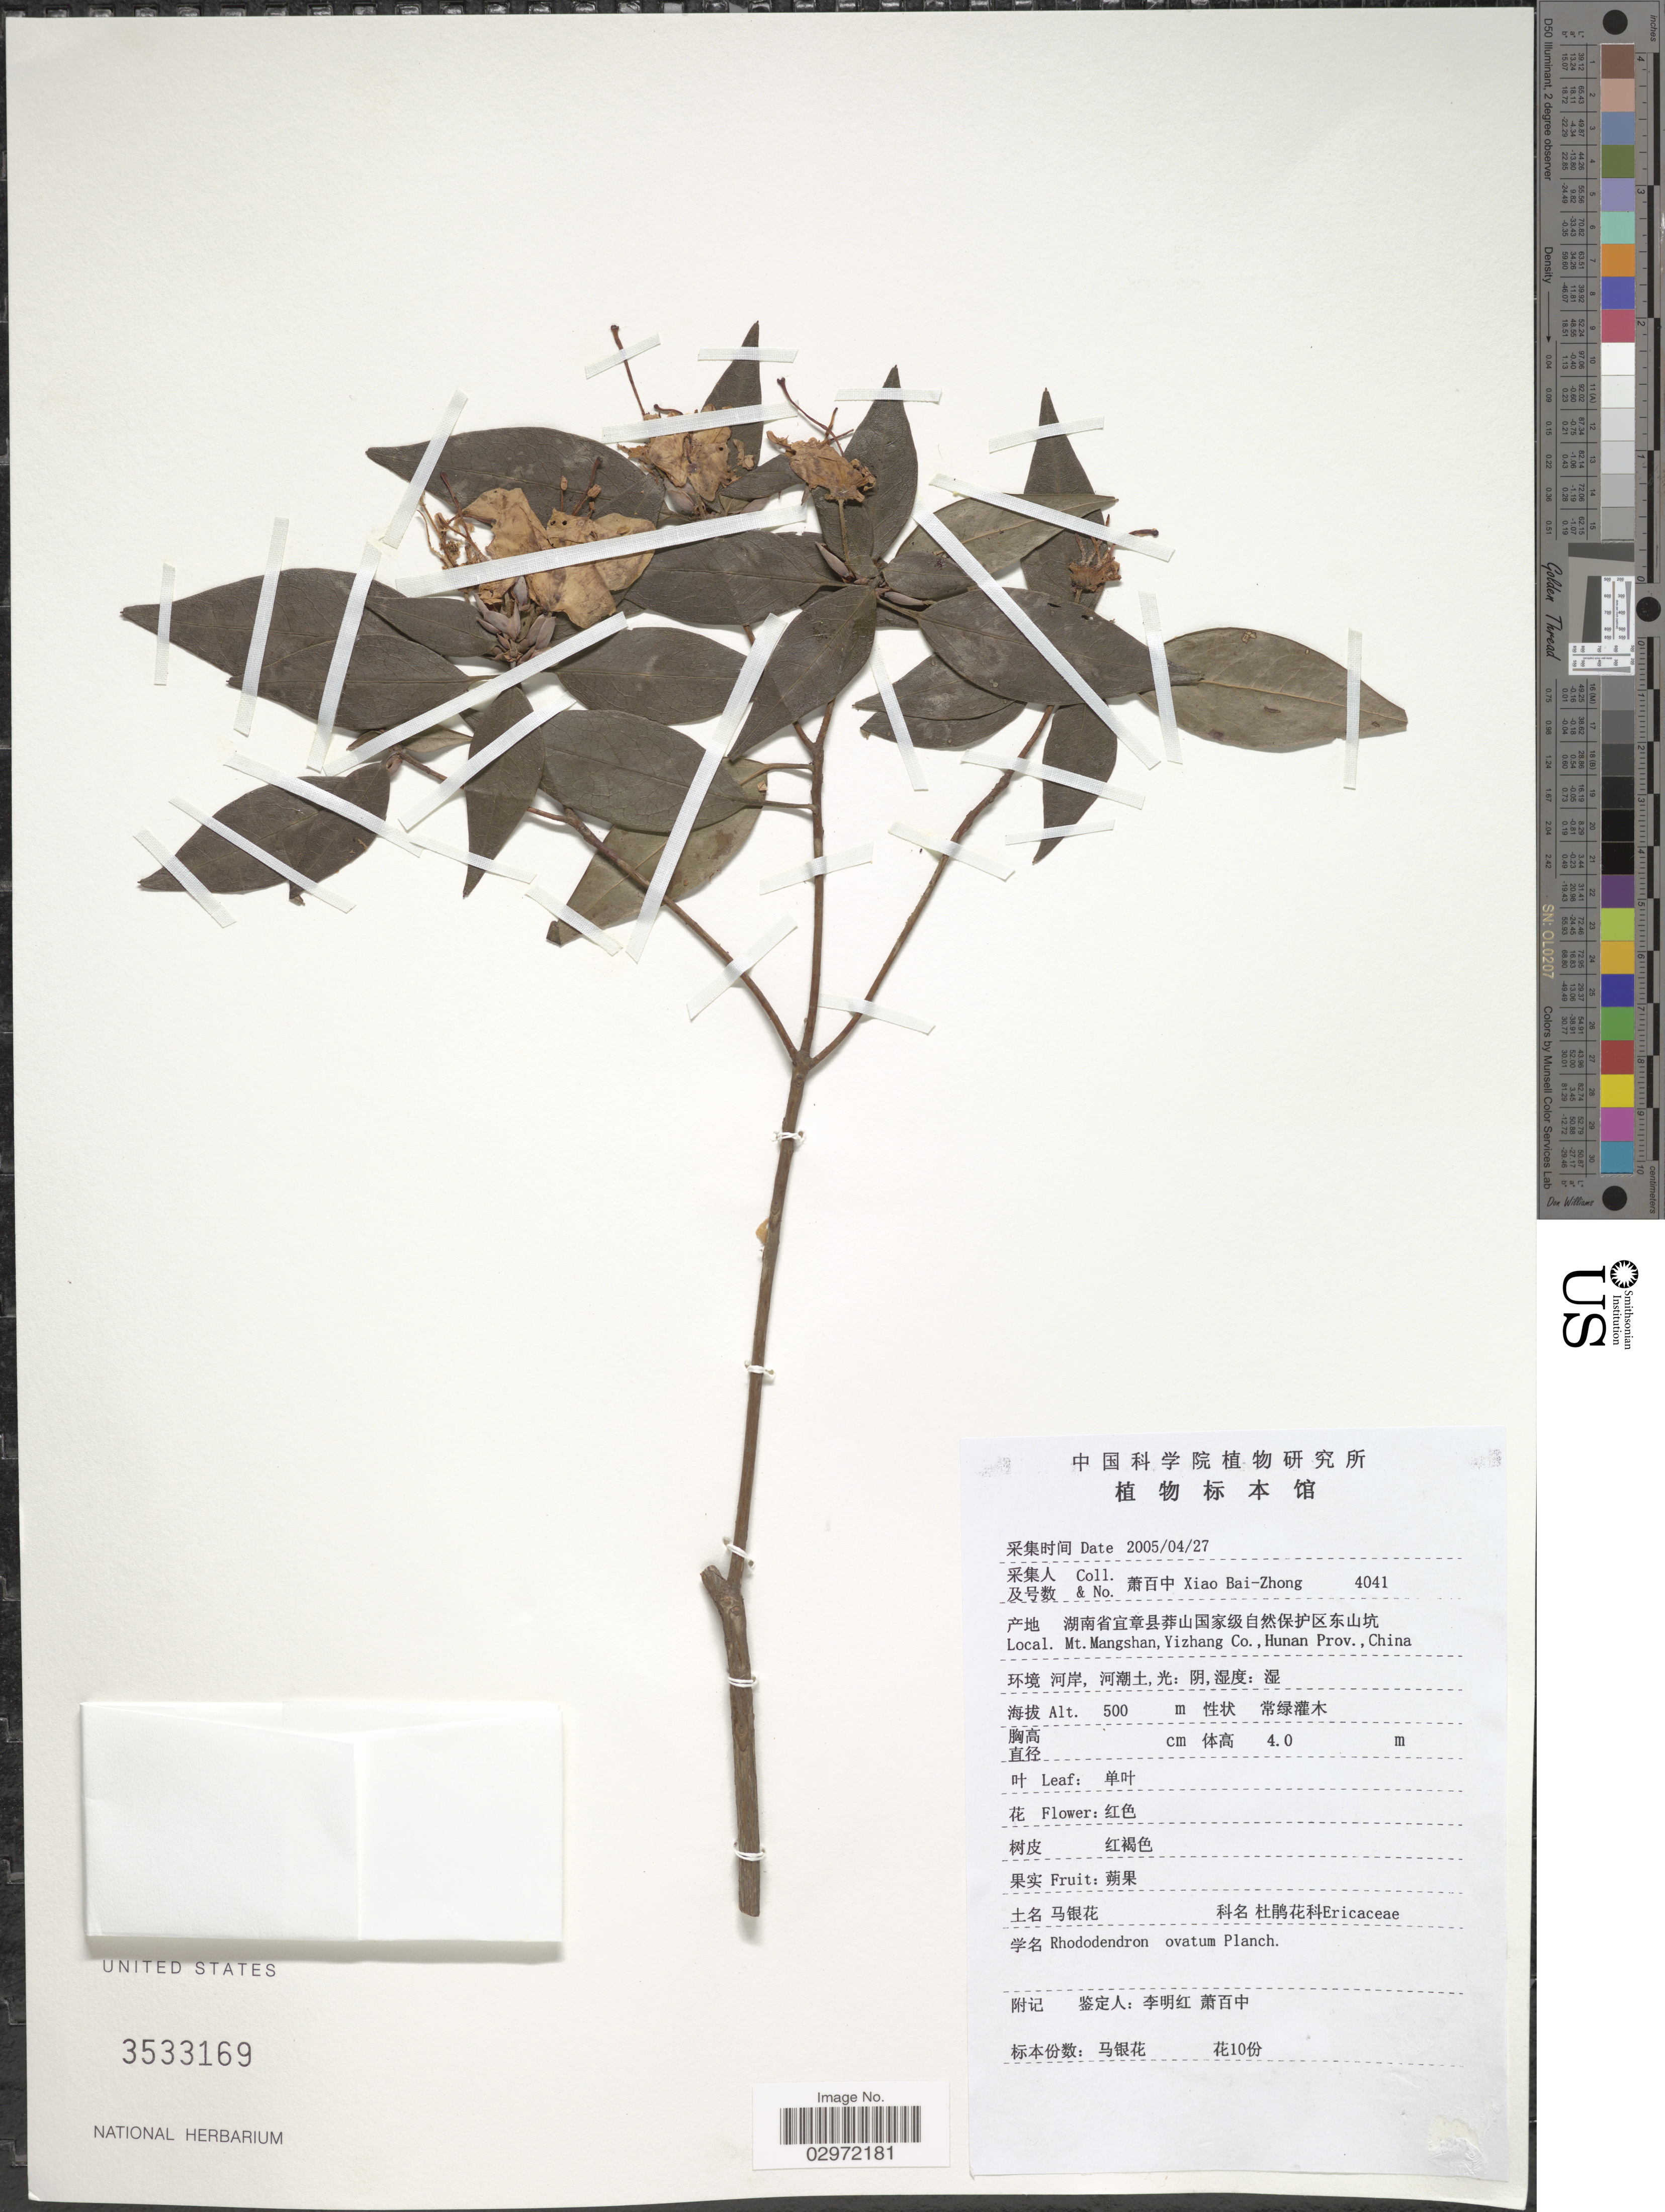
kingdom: Plantae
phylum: Tracheophyta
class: Magnoliopsida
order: Ericales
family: Ericaceae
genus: Rhododendron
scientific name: Rhododendron ovatum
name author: (Lindl.) Planch. ex Maxim.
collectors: B. Z. Xiao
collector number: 4041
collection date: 2005-04-27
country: China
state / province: Hunan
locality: Mt. Mangshan, Yizhang Co.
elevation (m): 500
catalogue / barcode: US 3533169